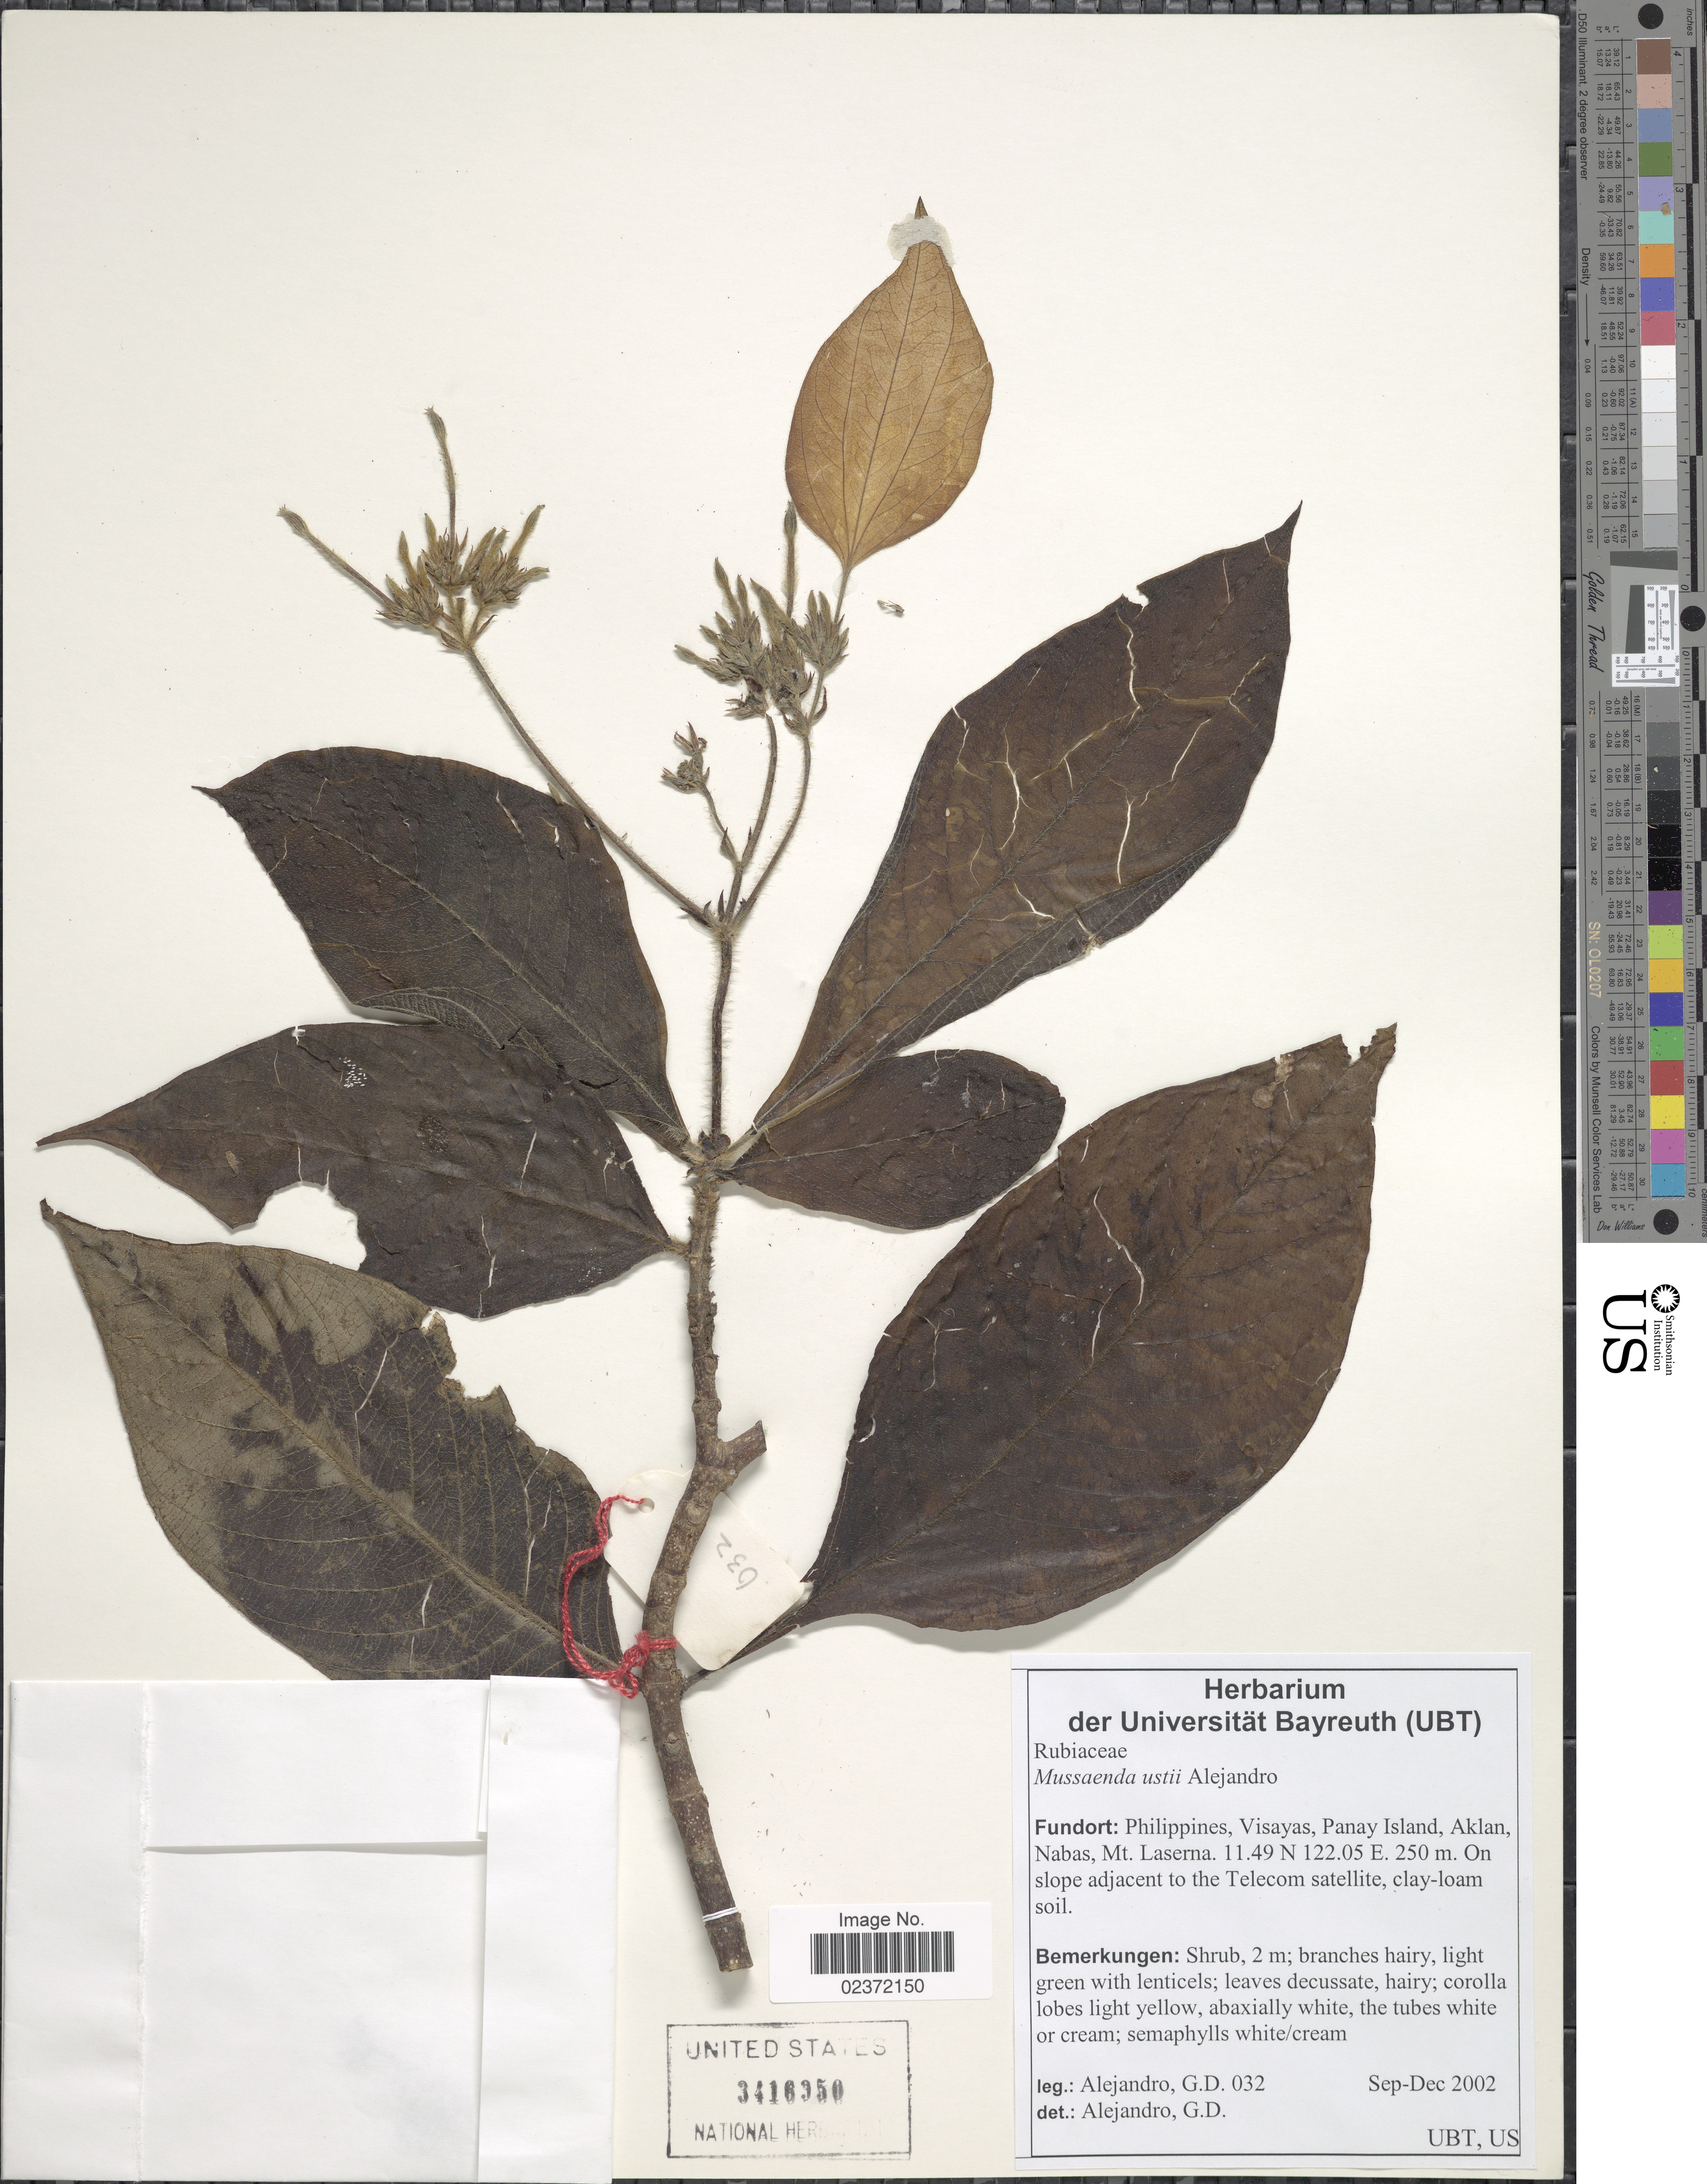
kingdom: Plantae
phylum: Tracheophyta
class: Magnoliopsida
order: Gentianales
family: Rubiaceae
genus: Mussaenda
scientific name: Mussaenda ustii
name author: Alejandro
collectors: G. J. D. Alejandro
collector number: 032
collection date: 2002-09/2002-12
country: Philippines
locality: Visayas, Panay Island, Aklan, Nabas, Mt. Laserna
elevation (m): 250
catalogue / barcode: US 3416950